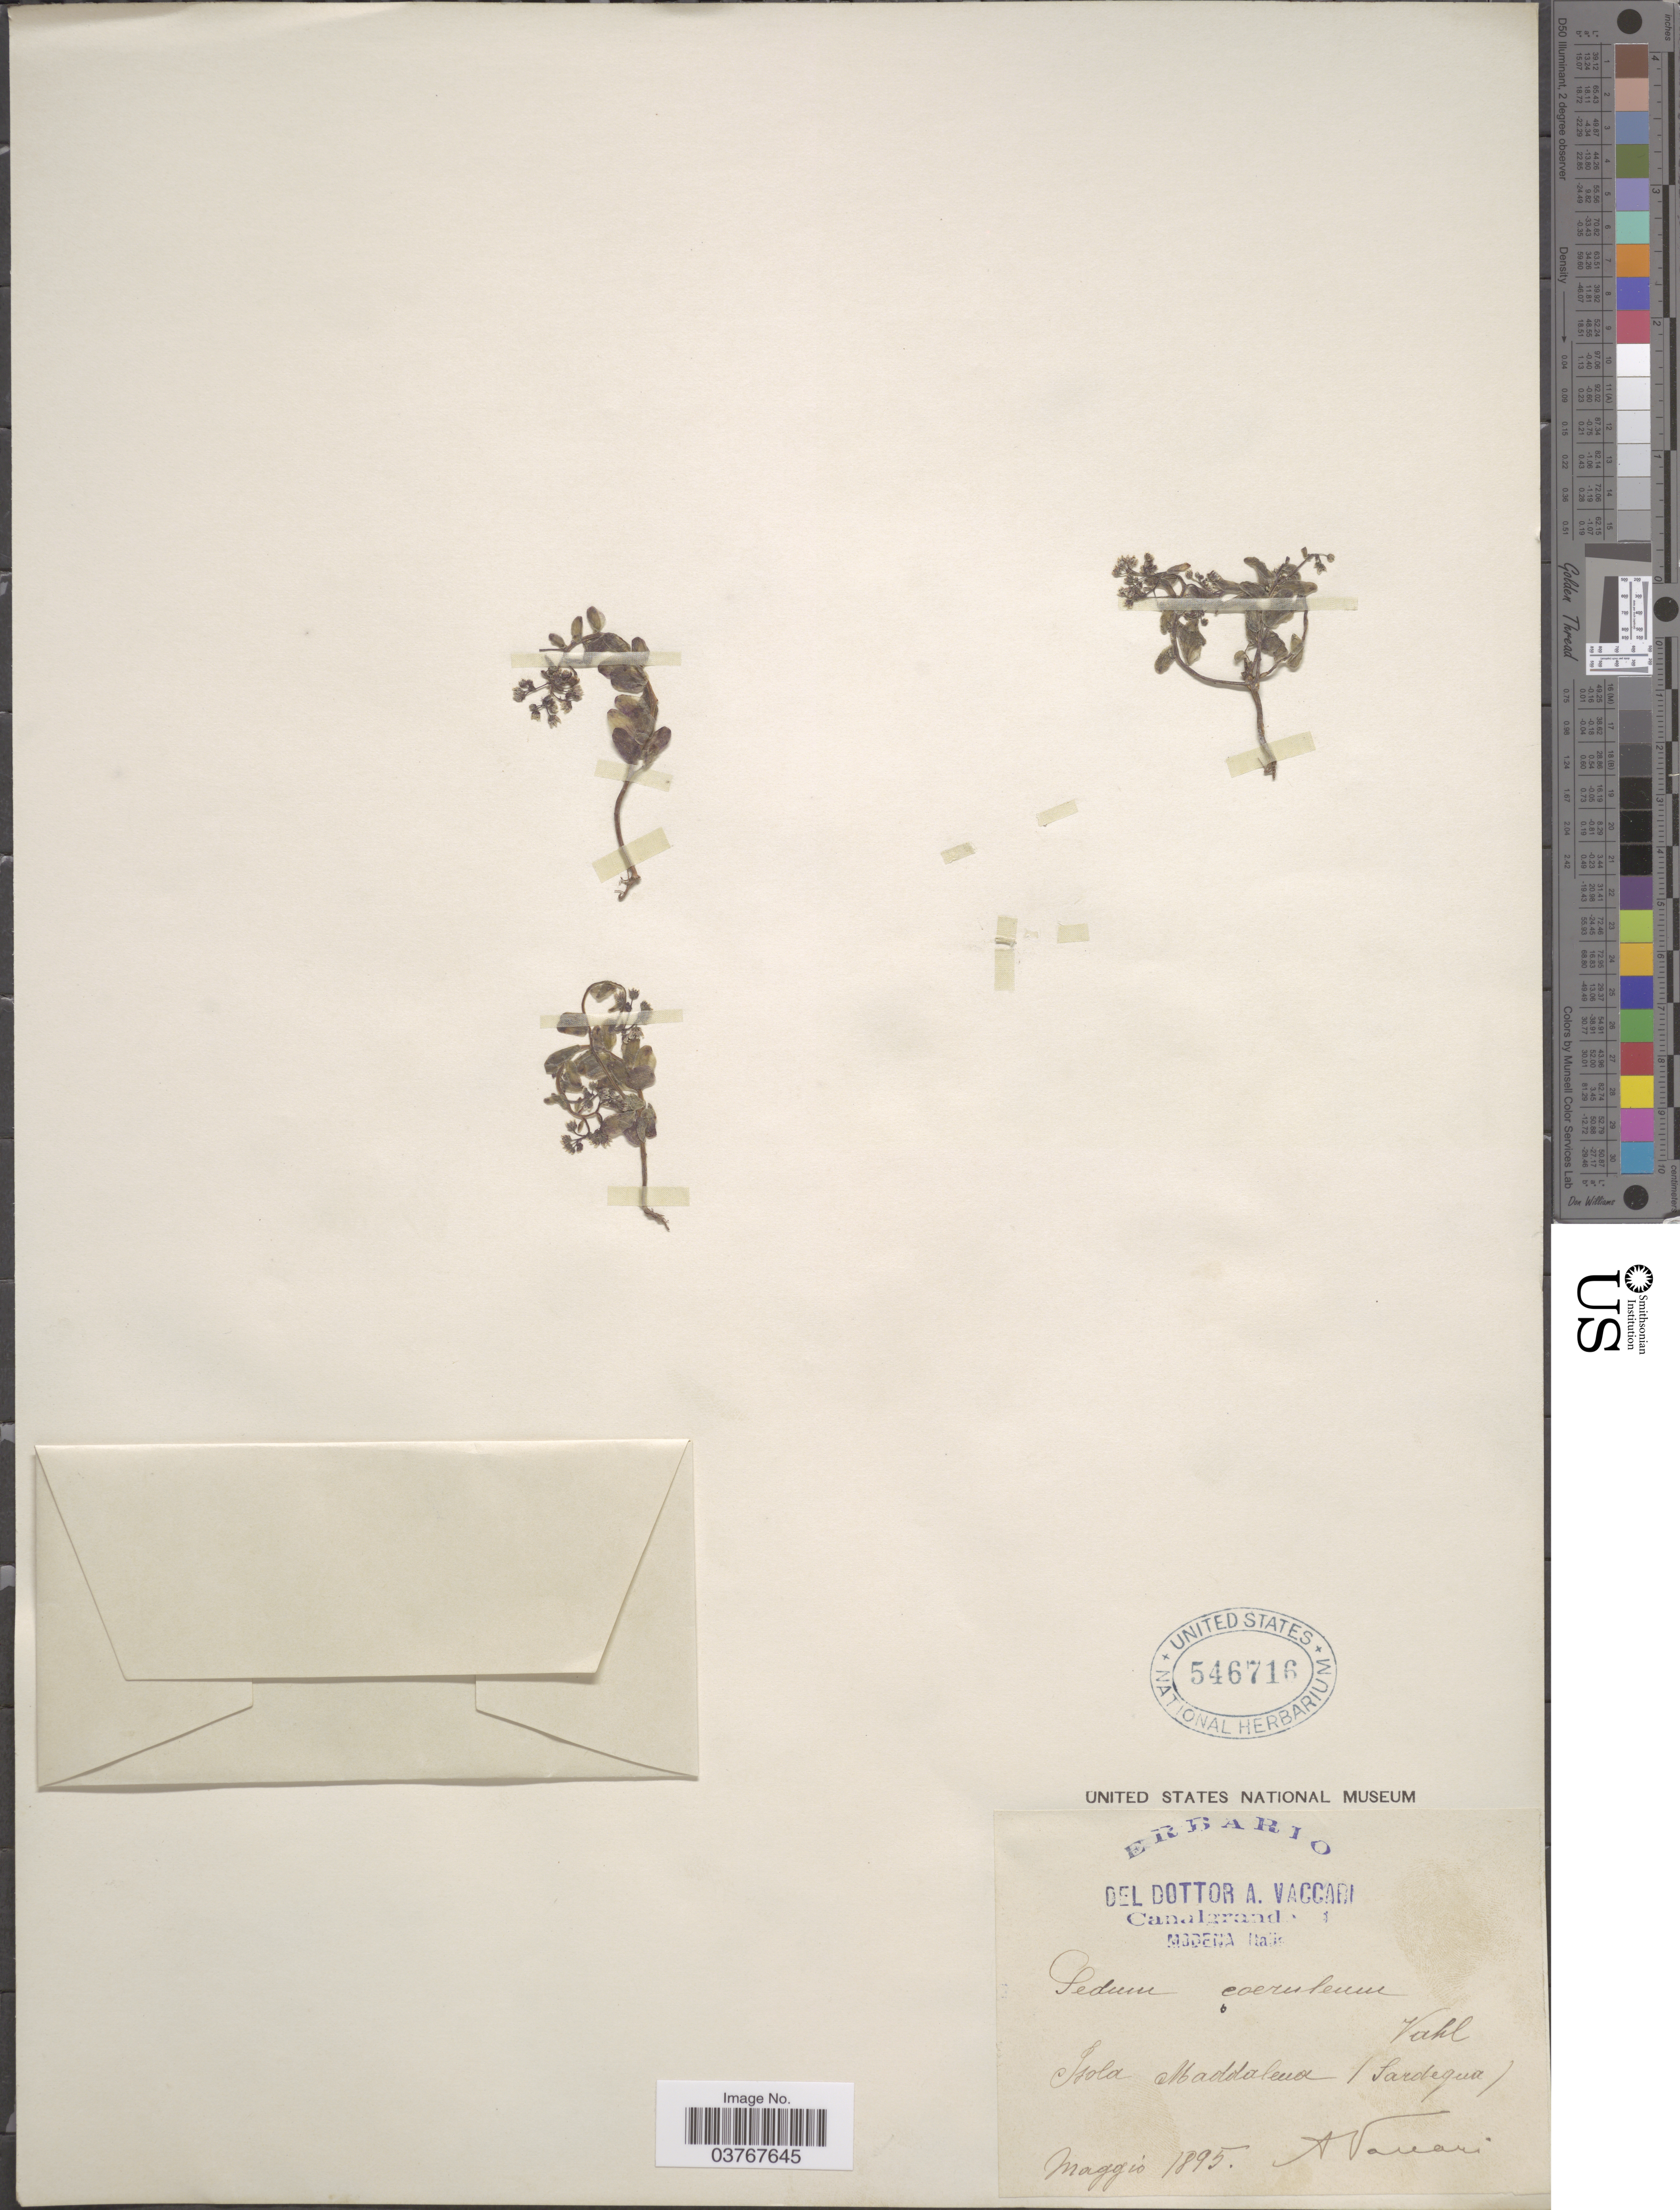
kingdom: Plantae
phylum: Tracheophyta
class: Magnoliopsida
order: Saxifragales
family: Crassulaceae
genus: Sedum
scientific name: Sedum coeruleum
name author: Vahl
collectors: A. Vaccari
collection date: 1895-05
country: Italy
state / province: Sardegna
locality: Isola Maddalena.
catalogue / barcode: US 546716